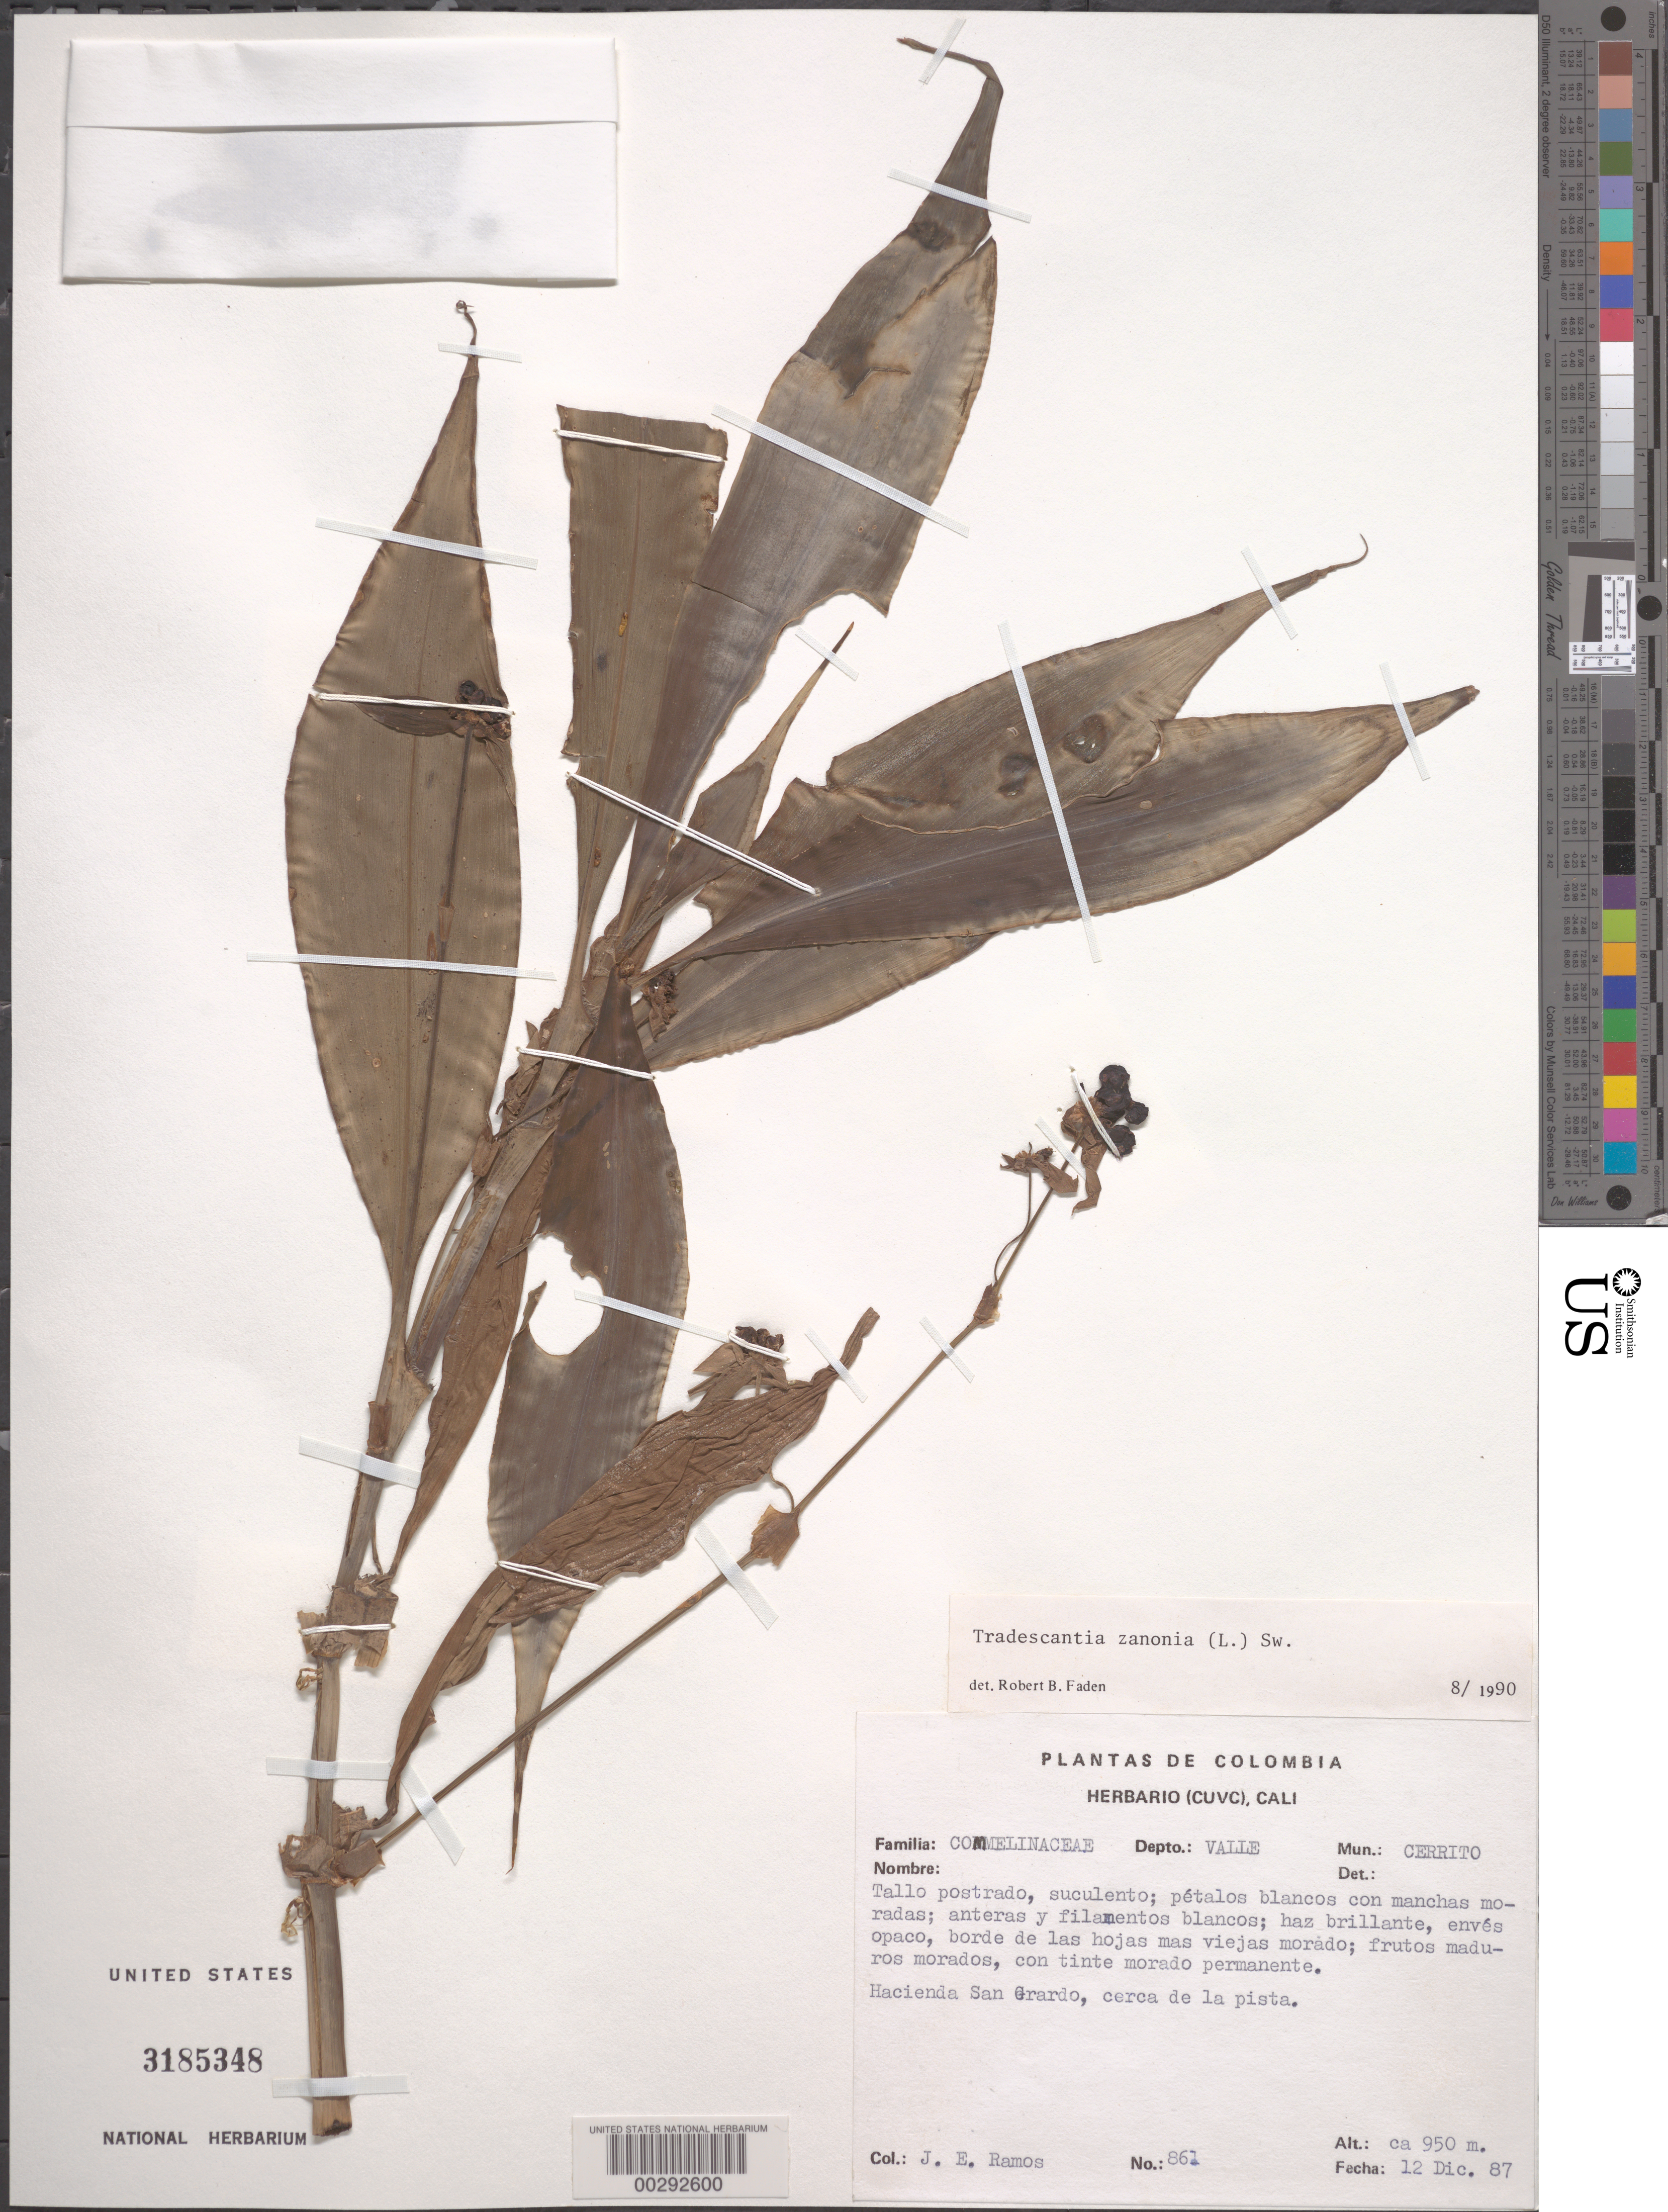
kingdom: Plantae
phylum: Tracheophyta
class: Liliopsida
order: Commelinales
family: Commelinaceae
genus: Tradescantia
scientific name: Tradescantia zanonia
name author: (L.) Sw.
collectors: J. F. Ramos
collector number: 861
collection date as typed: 12 Dec 1987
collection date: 1987-12-12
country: Colombia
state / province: Valle del Cauca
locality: Cerrito, Hacienda San Gerardo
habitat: Wet forest above tunnel project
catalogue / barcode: US 3185348